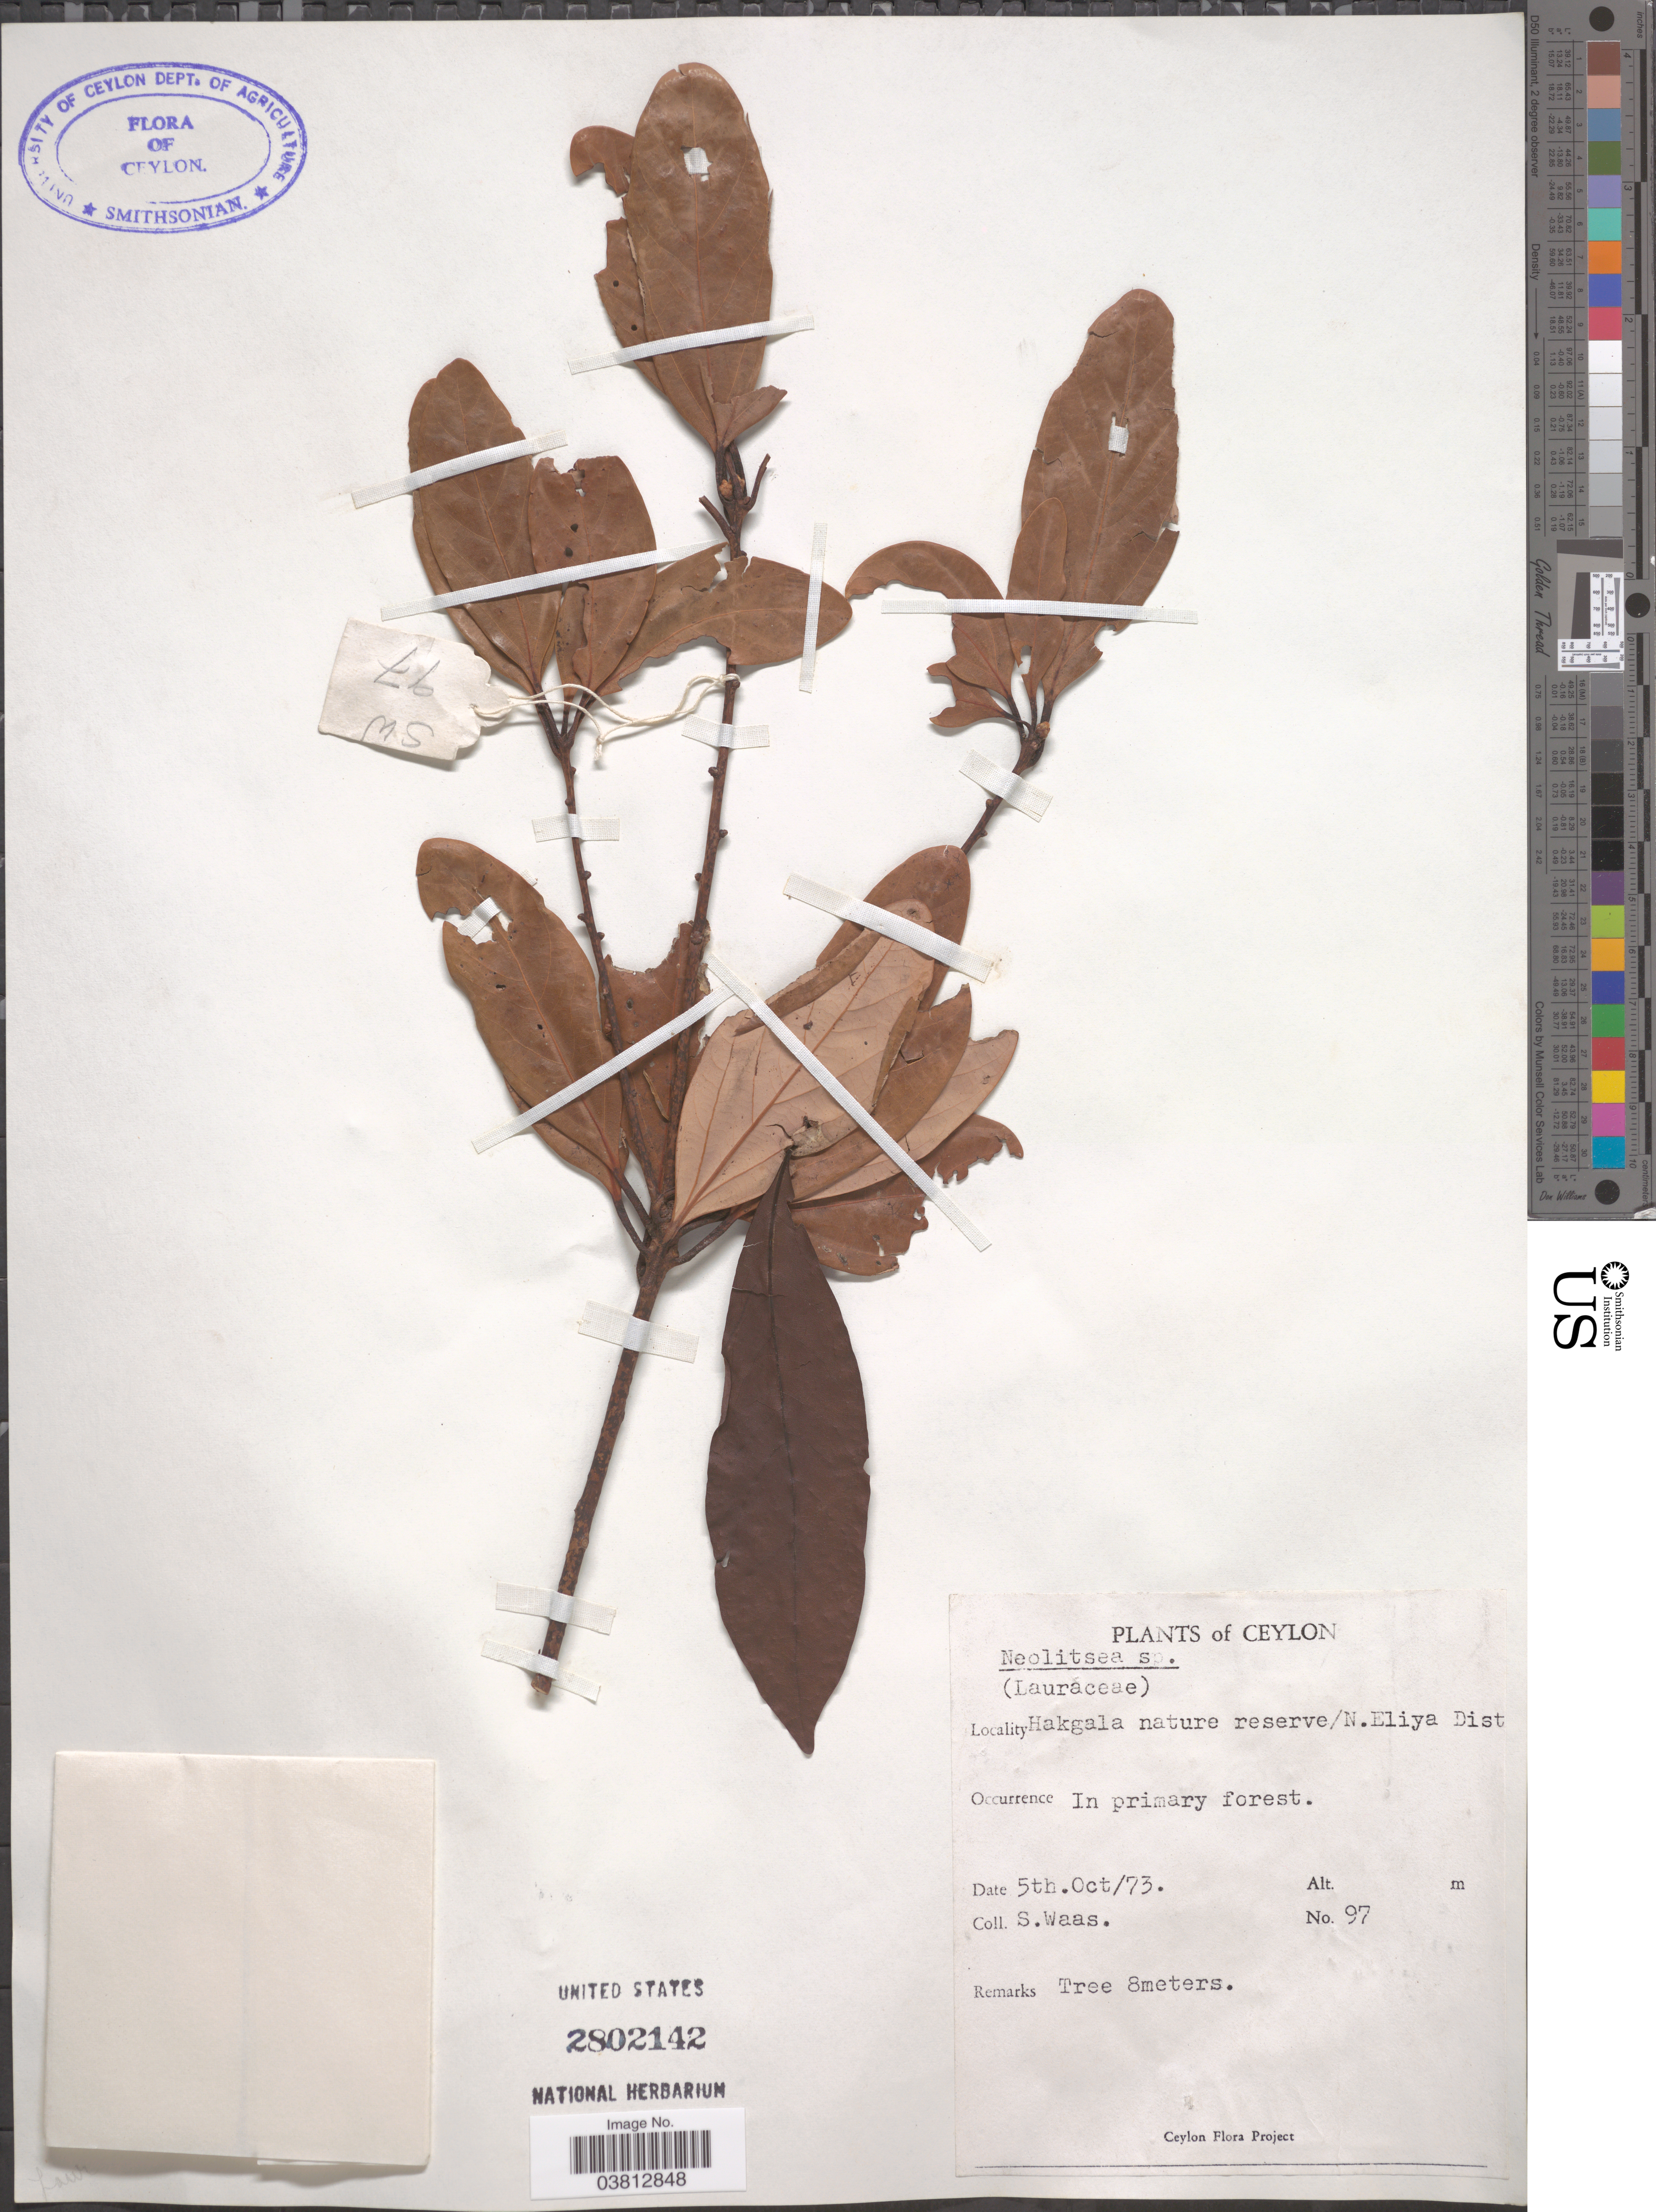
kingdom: Plantae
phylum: Tracheophyta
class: Magnoliopsida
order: Laurales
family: Lauraceae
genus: Neolitsea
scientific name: Neolitsea sp.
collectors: S. Waas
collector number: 97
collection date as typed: Transcribed d/m/y: 5/10/73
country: Sri Lanka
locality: Ceylon. Hakgala nature reserve/ N. Eliya Dist.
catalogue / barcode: US 2802142